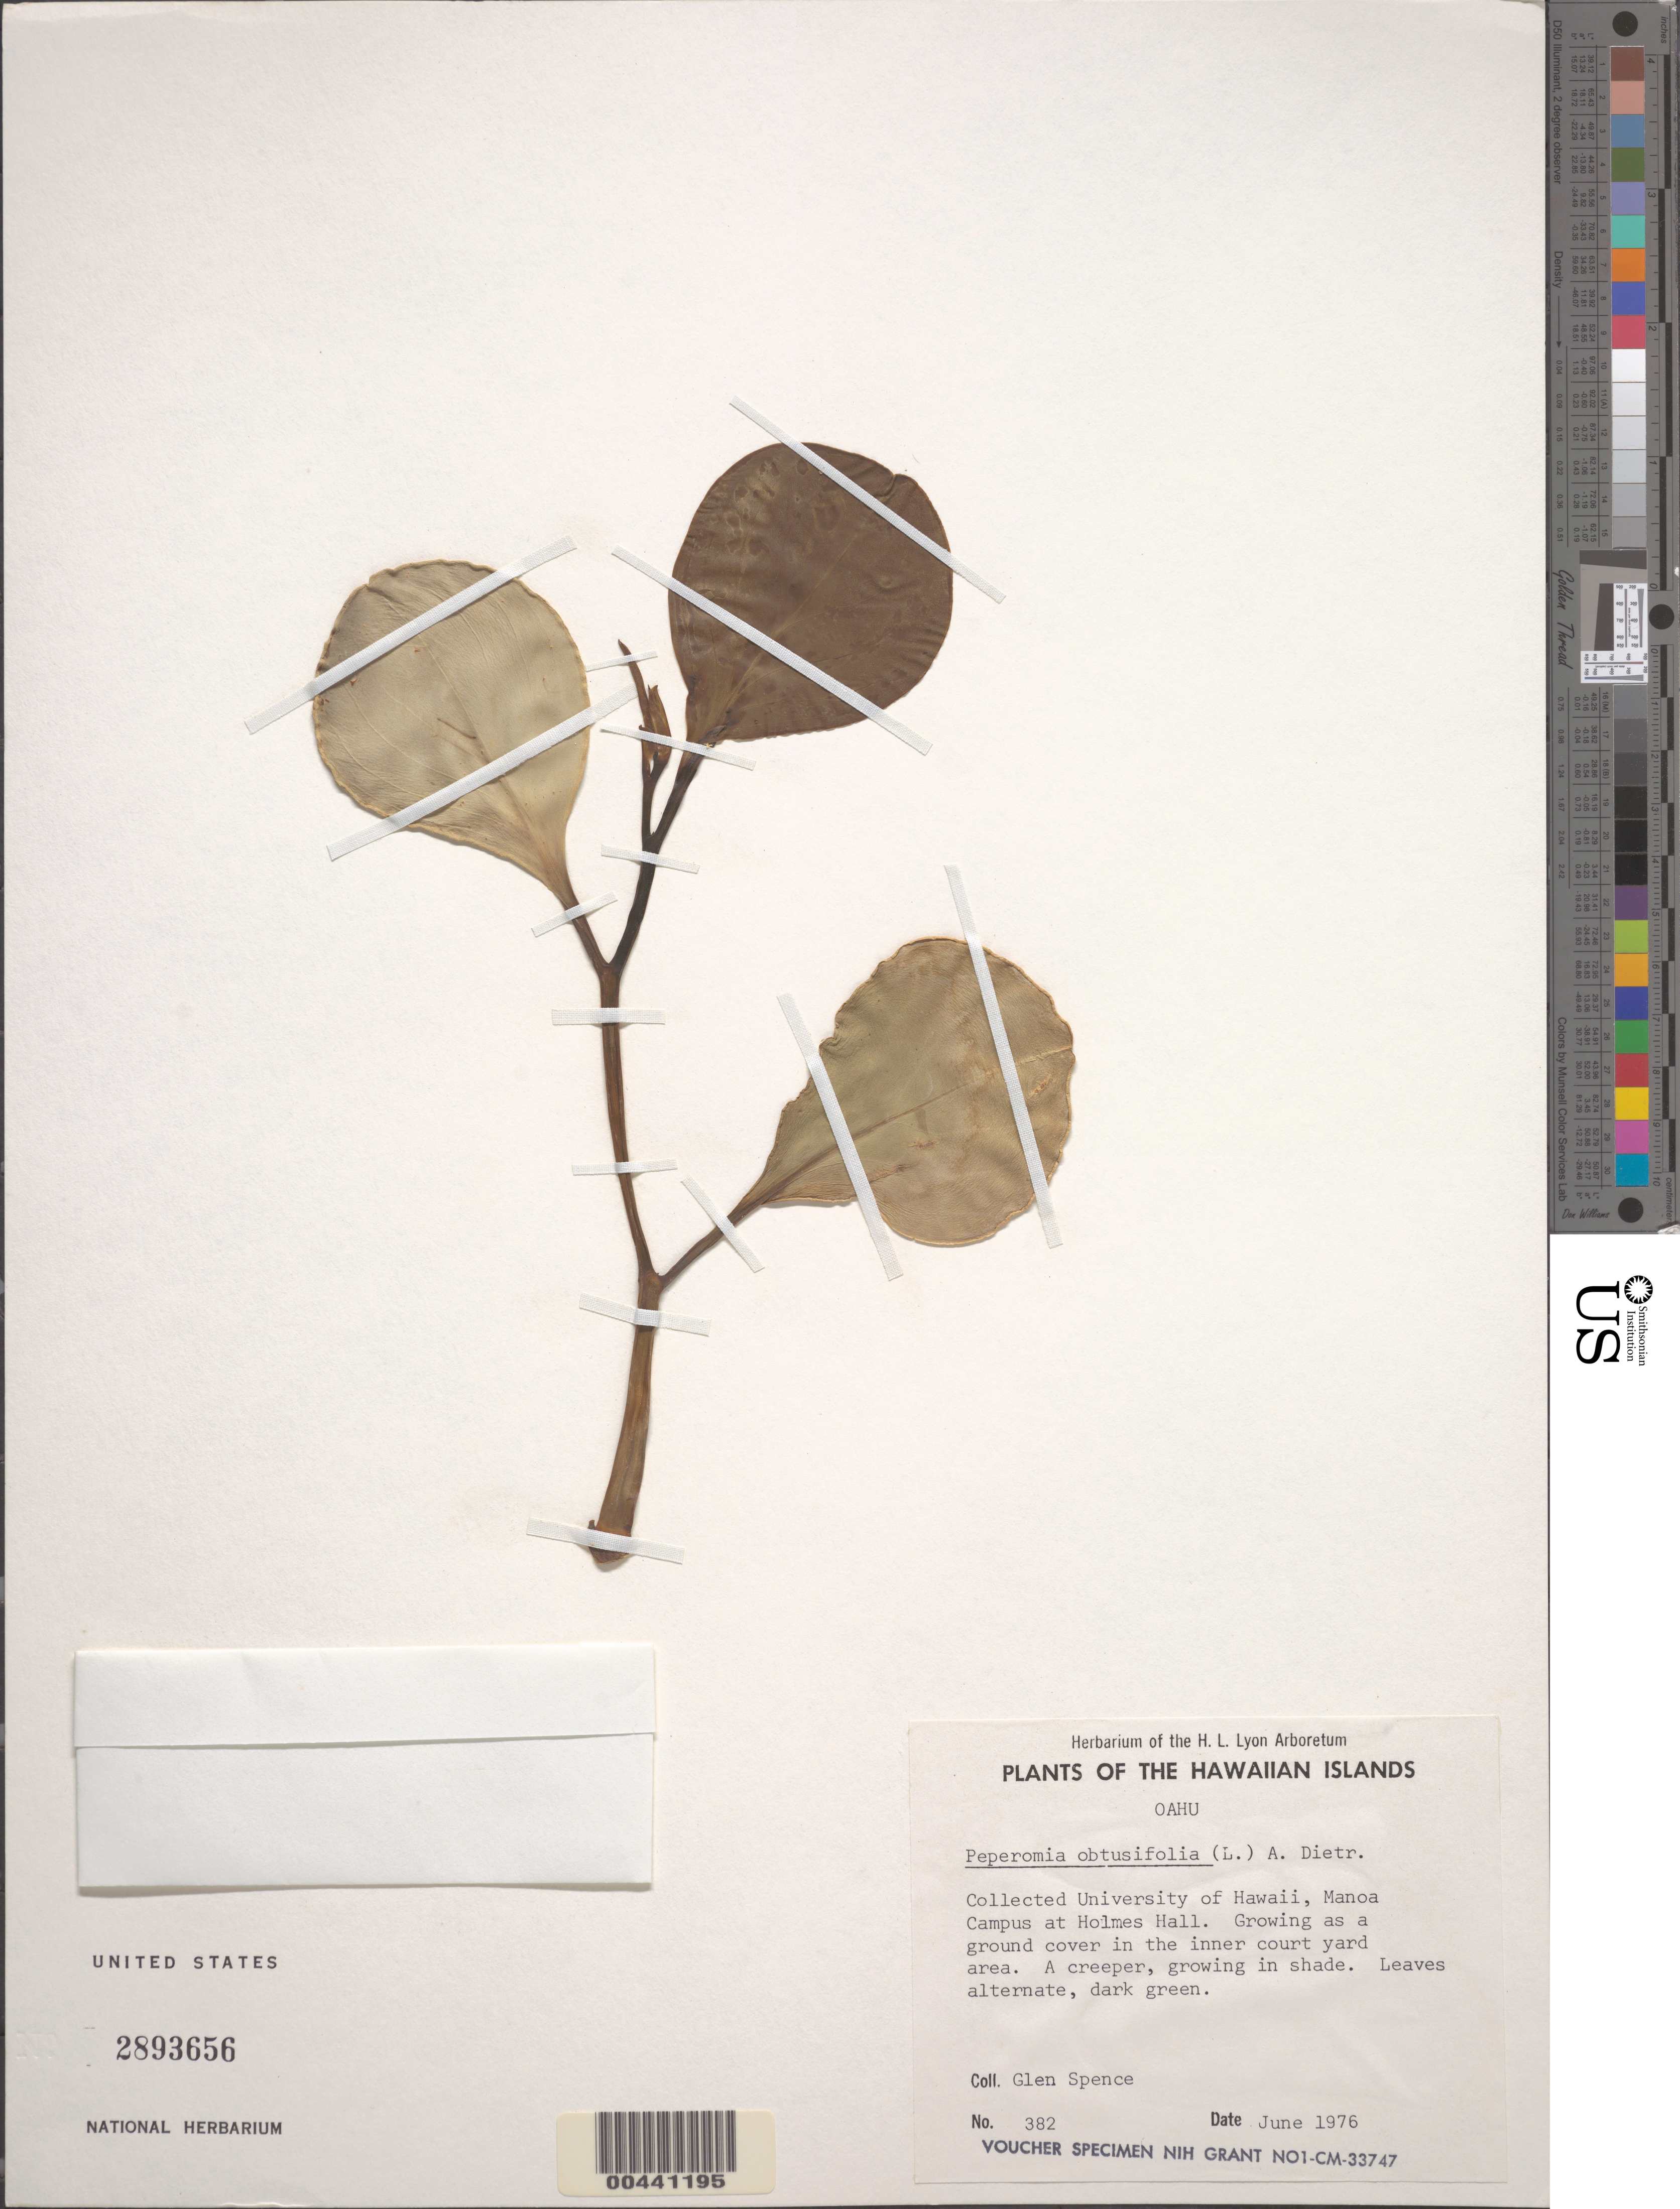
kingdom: Plantae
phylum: Tracheophyta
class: Magnoliopsida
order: Piperales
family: Piperaceae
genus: Peperomia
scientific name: Peperomia obtusifolia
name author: (L.) A. Dietr.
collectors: G. Spence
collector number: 382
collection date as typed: Jun 1976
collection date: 1976-06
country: United States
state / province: Hawaii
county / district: Honolulu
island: Oahu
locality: University of Hawaii, Manoa Campus at Holmes Hall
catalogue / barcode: US 2893656